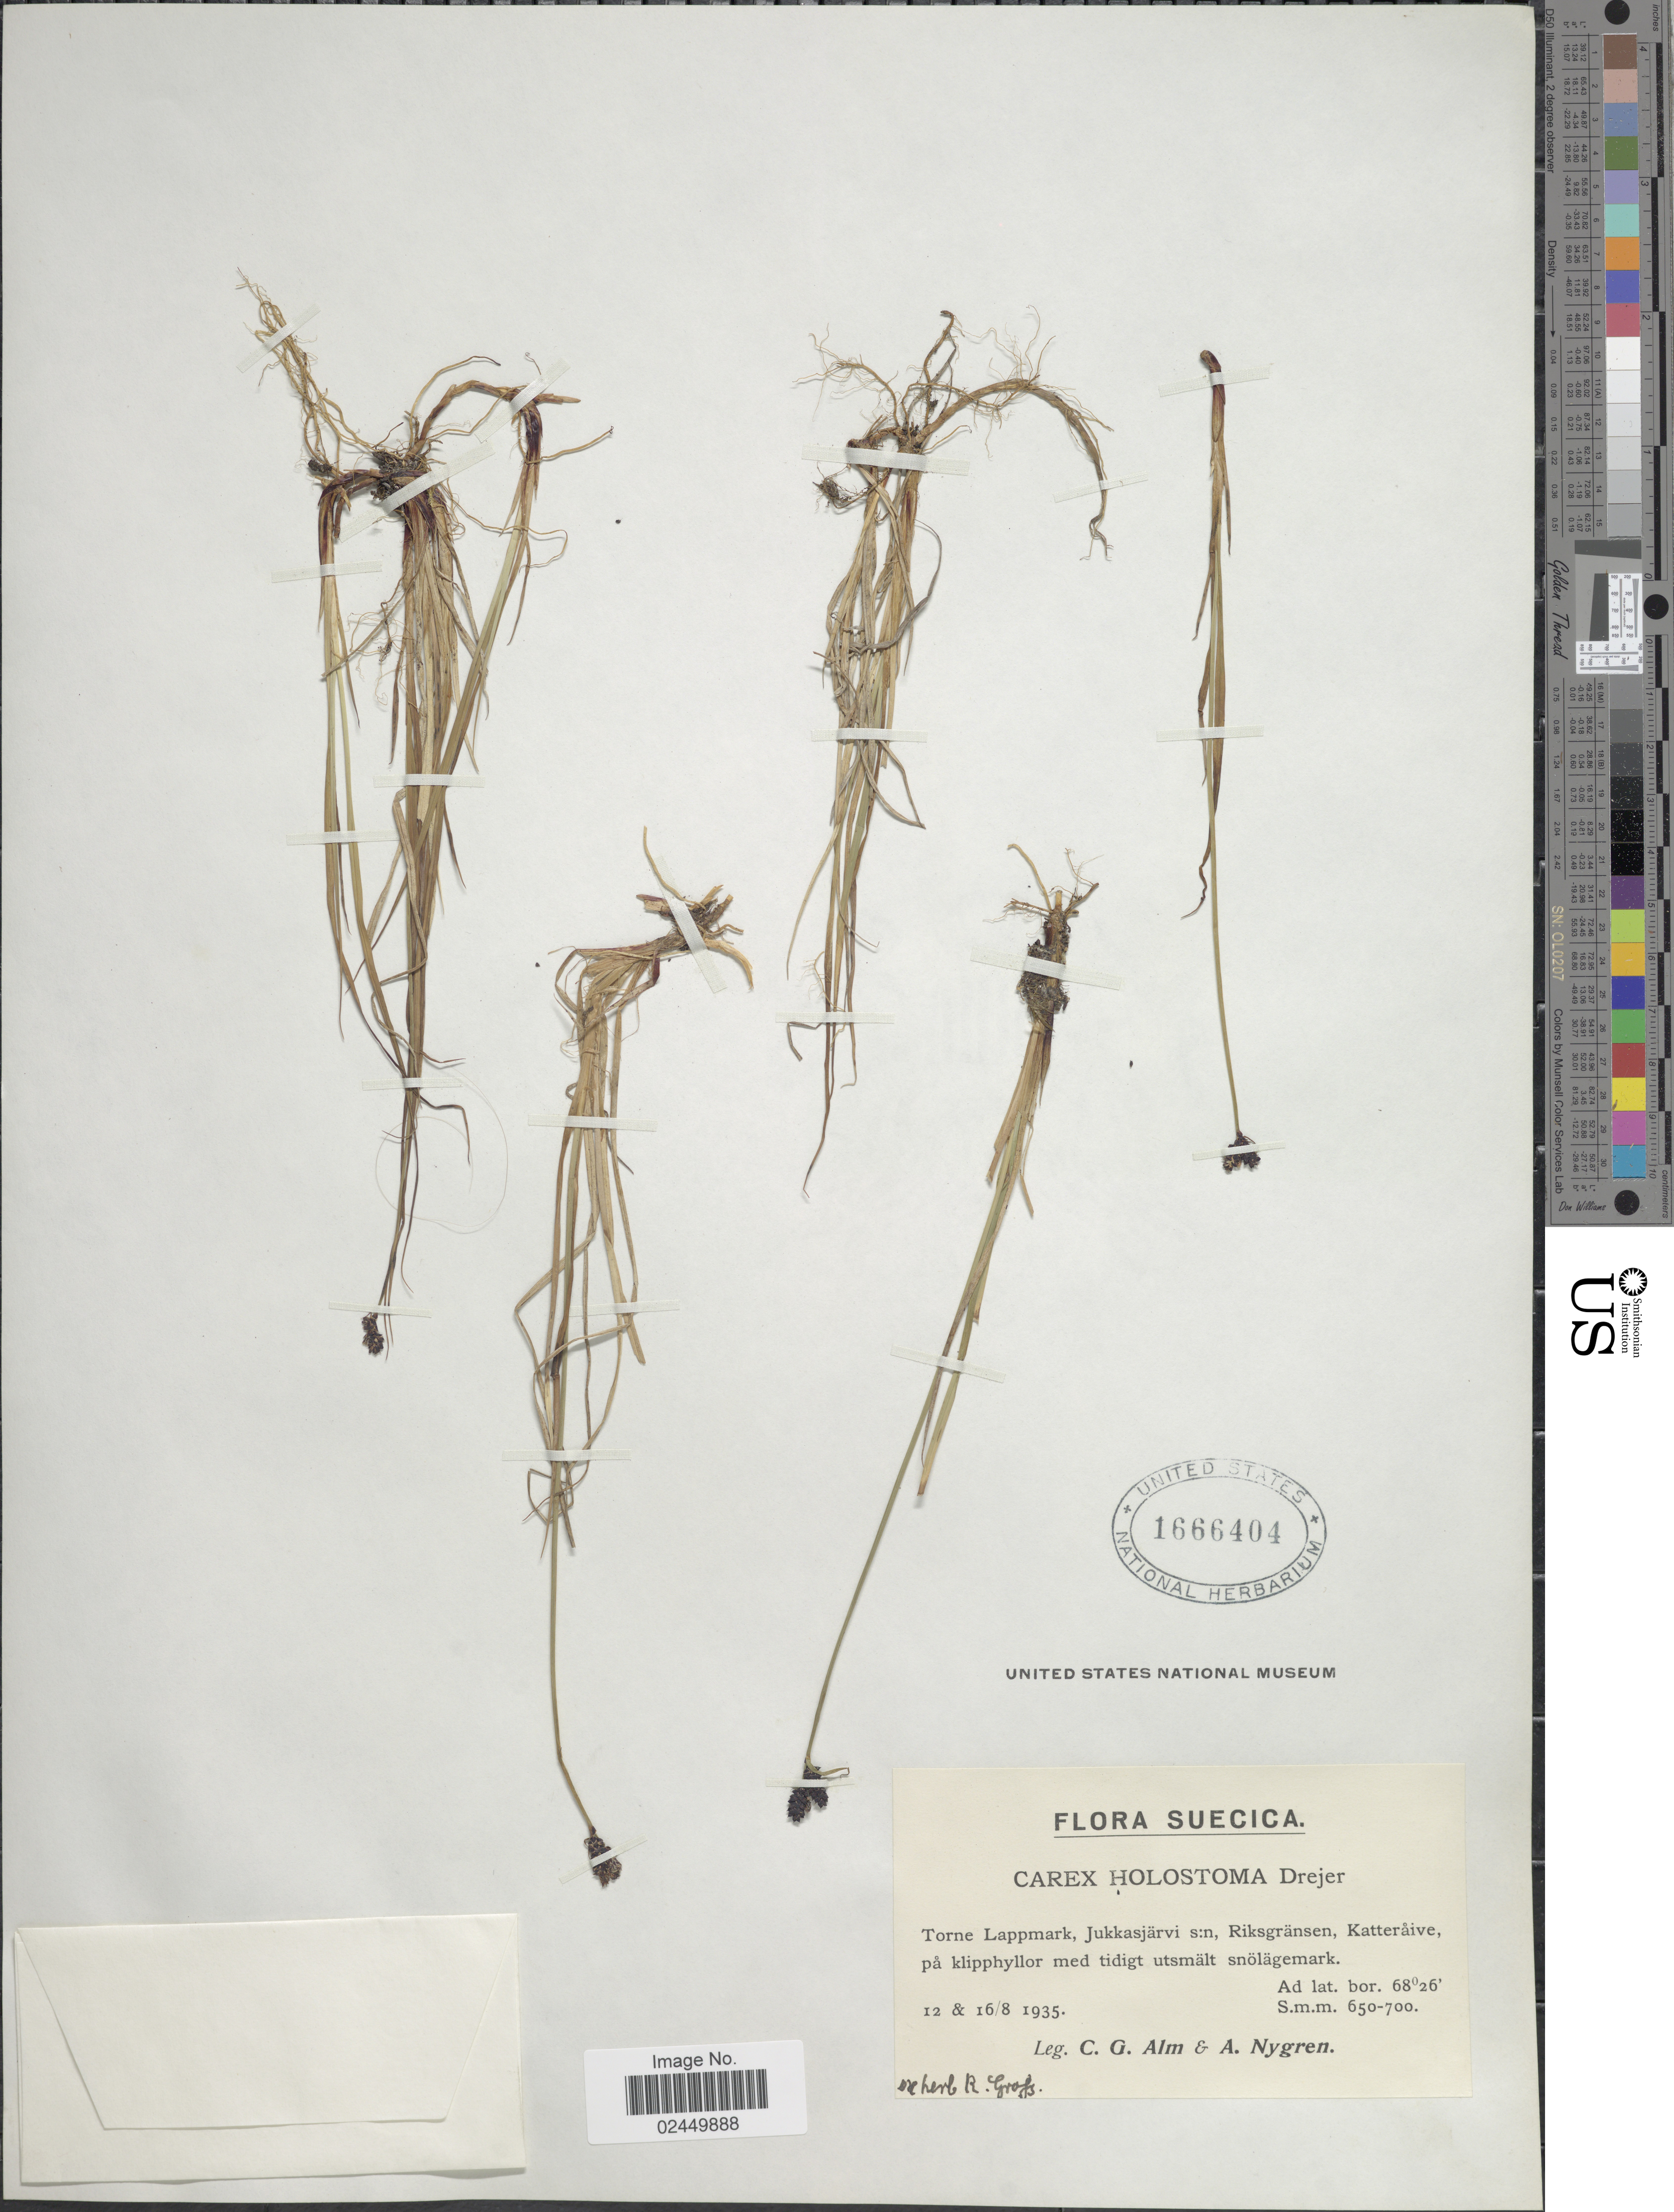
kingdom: Plantae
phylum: Tracheophyta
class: Liliopsida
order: Poales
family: Cyperaceae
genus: Carex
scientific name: Carex holostoma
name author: Drejer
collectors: C. Alm & A. Nygren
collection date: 1935-08-12/1935-08-16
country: Sweden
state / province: Norrbotten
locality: Suecica. Torne Lappmark, Jukkasjarvi s:n, Riksgransen, Katteraive, pa klipphyllor med tidigt utsmalt snolagemark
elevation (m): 650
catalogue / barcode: US 1666404